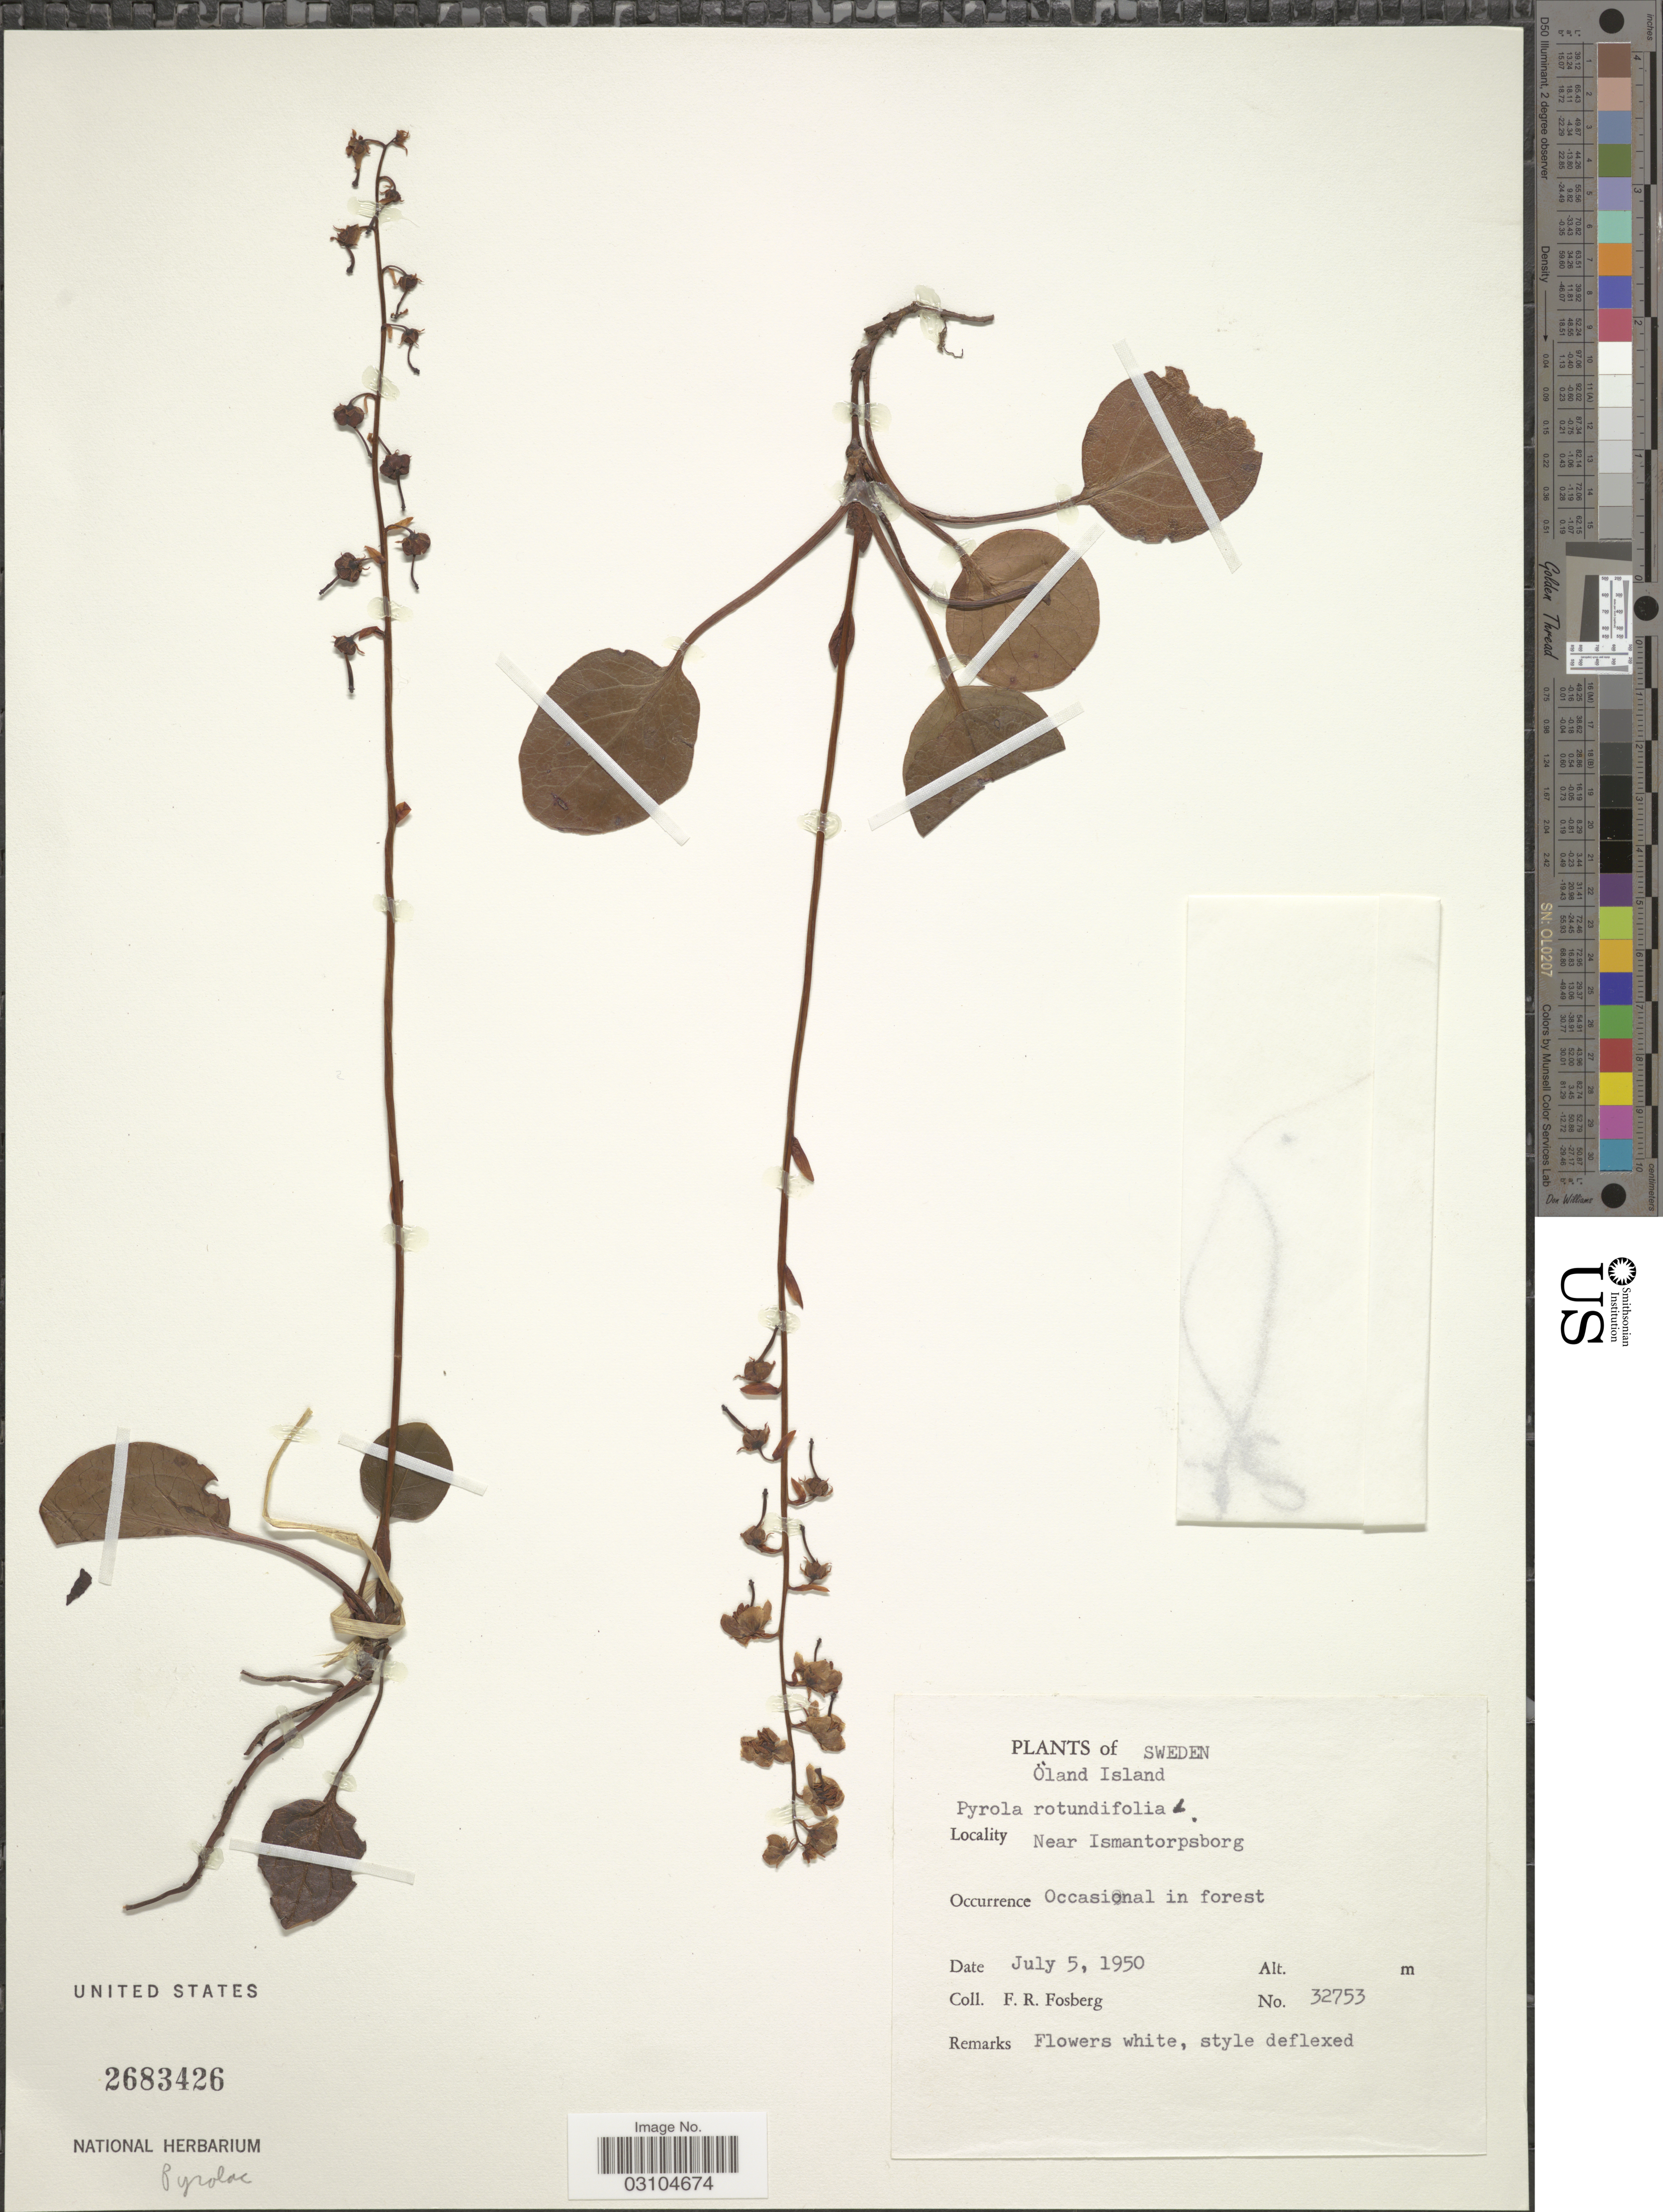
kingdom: Plantae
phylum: Tracheophyta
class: Magnoliopsida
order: Ericales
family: Ericaceae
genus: Pyrola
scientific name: Pyrola rotundifolia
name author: L.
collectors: F. R. Fosberg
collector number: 32753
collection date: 1950-07-05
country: Sweden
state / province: Kalmar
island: Oland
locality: Öland Island. Near Ismantropsborg.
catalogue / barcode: US 2683426